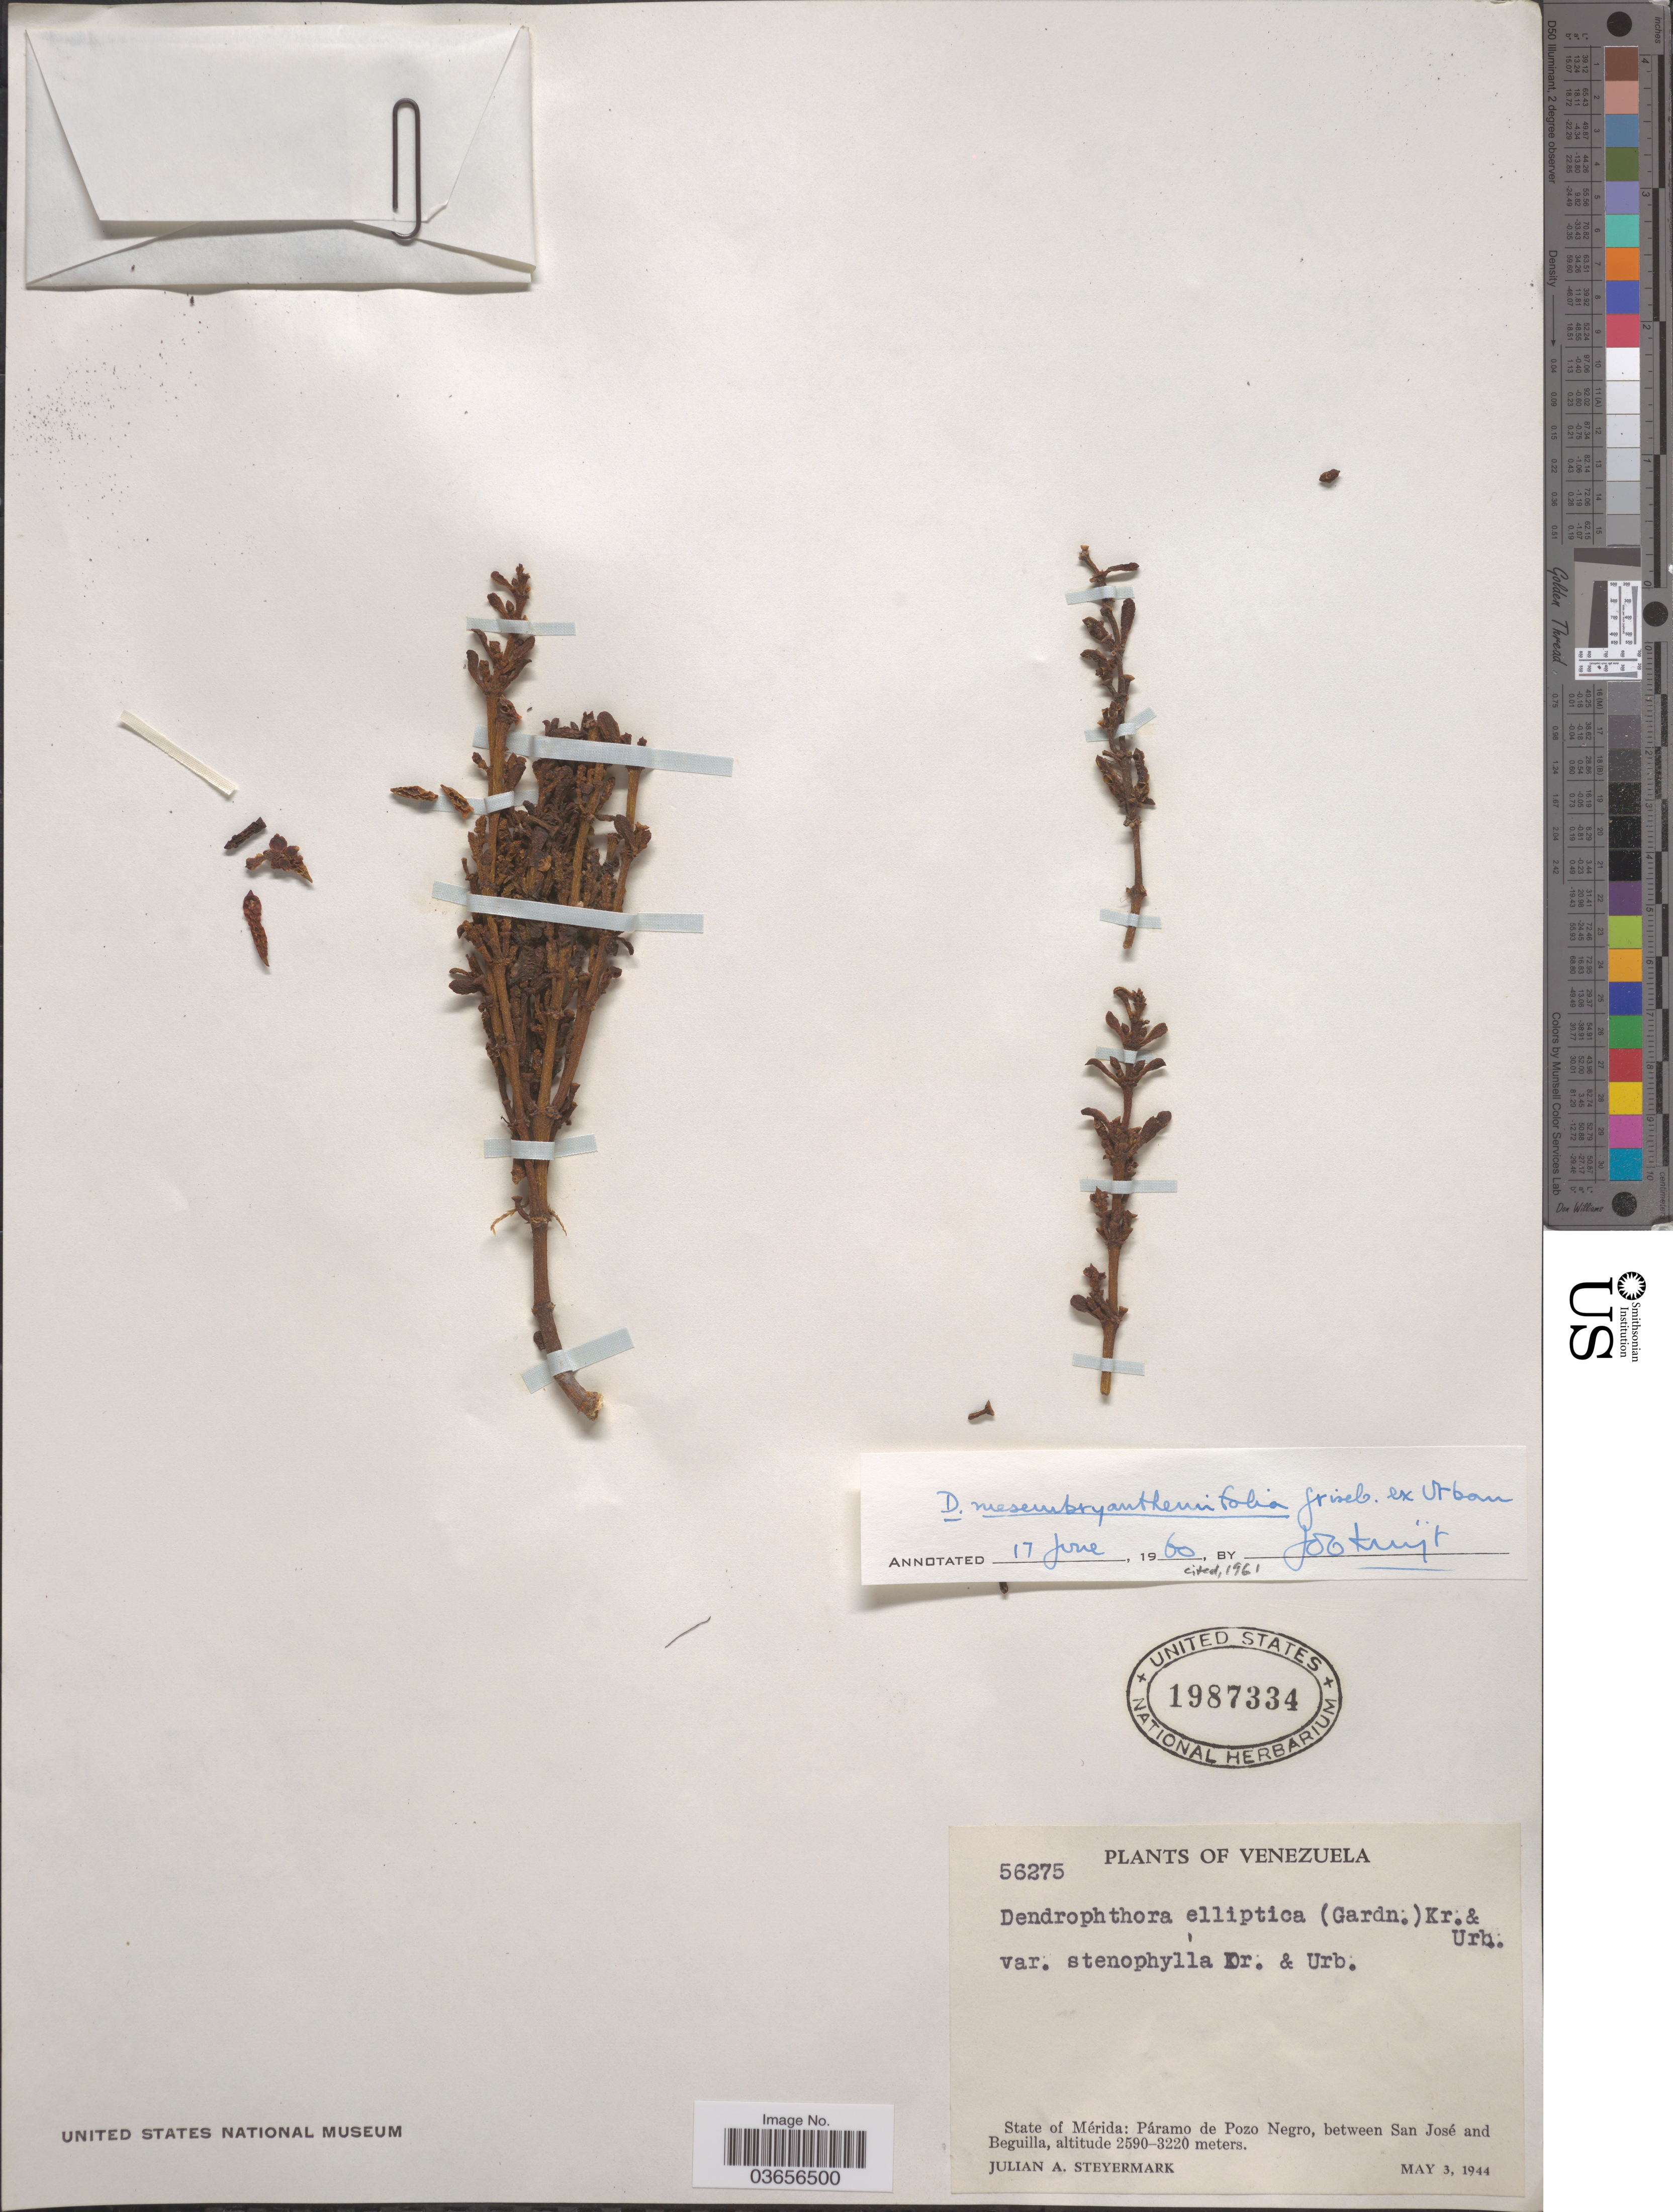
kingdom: Plantae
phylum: Tracheophyta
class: Magnoliopsida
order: Santalales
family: Viscaceae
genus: Dendrophthora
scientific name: Dendrophthora mesembryanthemifolia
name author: Griseb. ex Urb.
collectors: J. Steyermark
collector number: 56275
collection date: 1944-05-03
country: Venezuela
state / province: Mérida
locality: Páramo de Pozo Negro, between San José and Beguilla.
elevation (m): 2590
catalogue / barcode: US 1987334